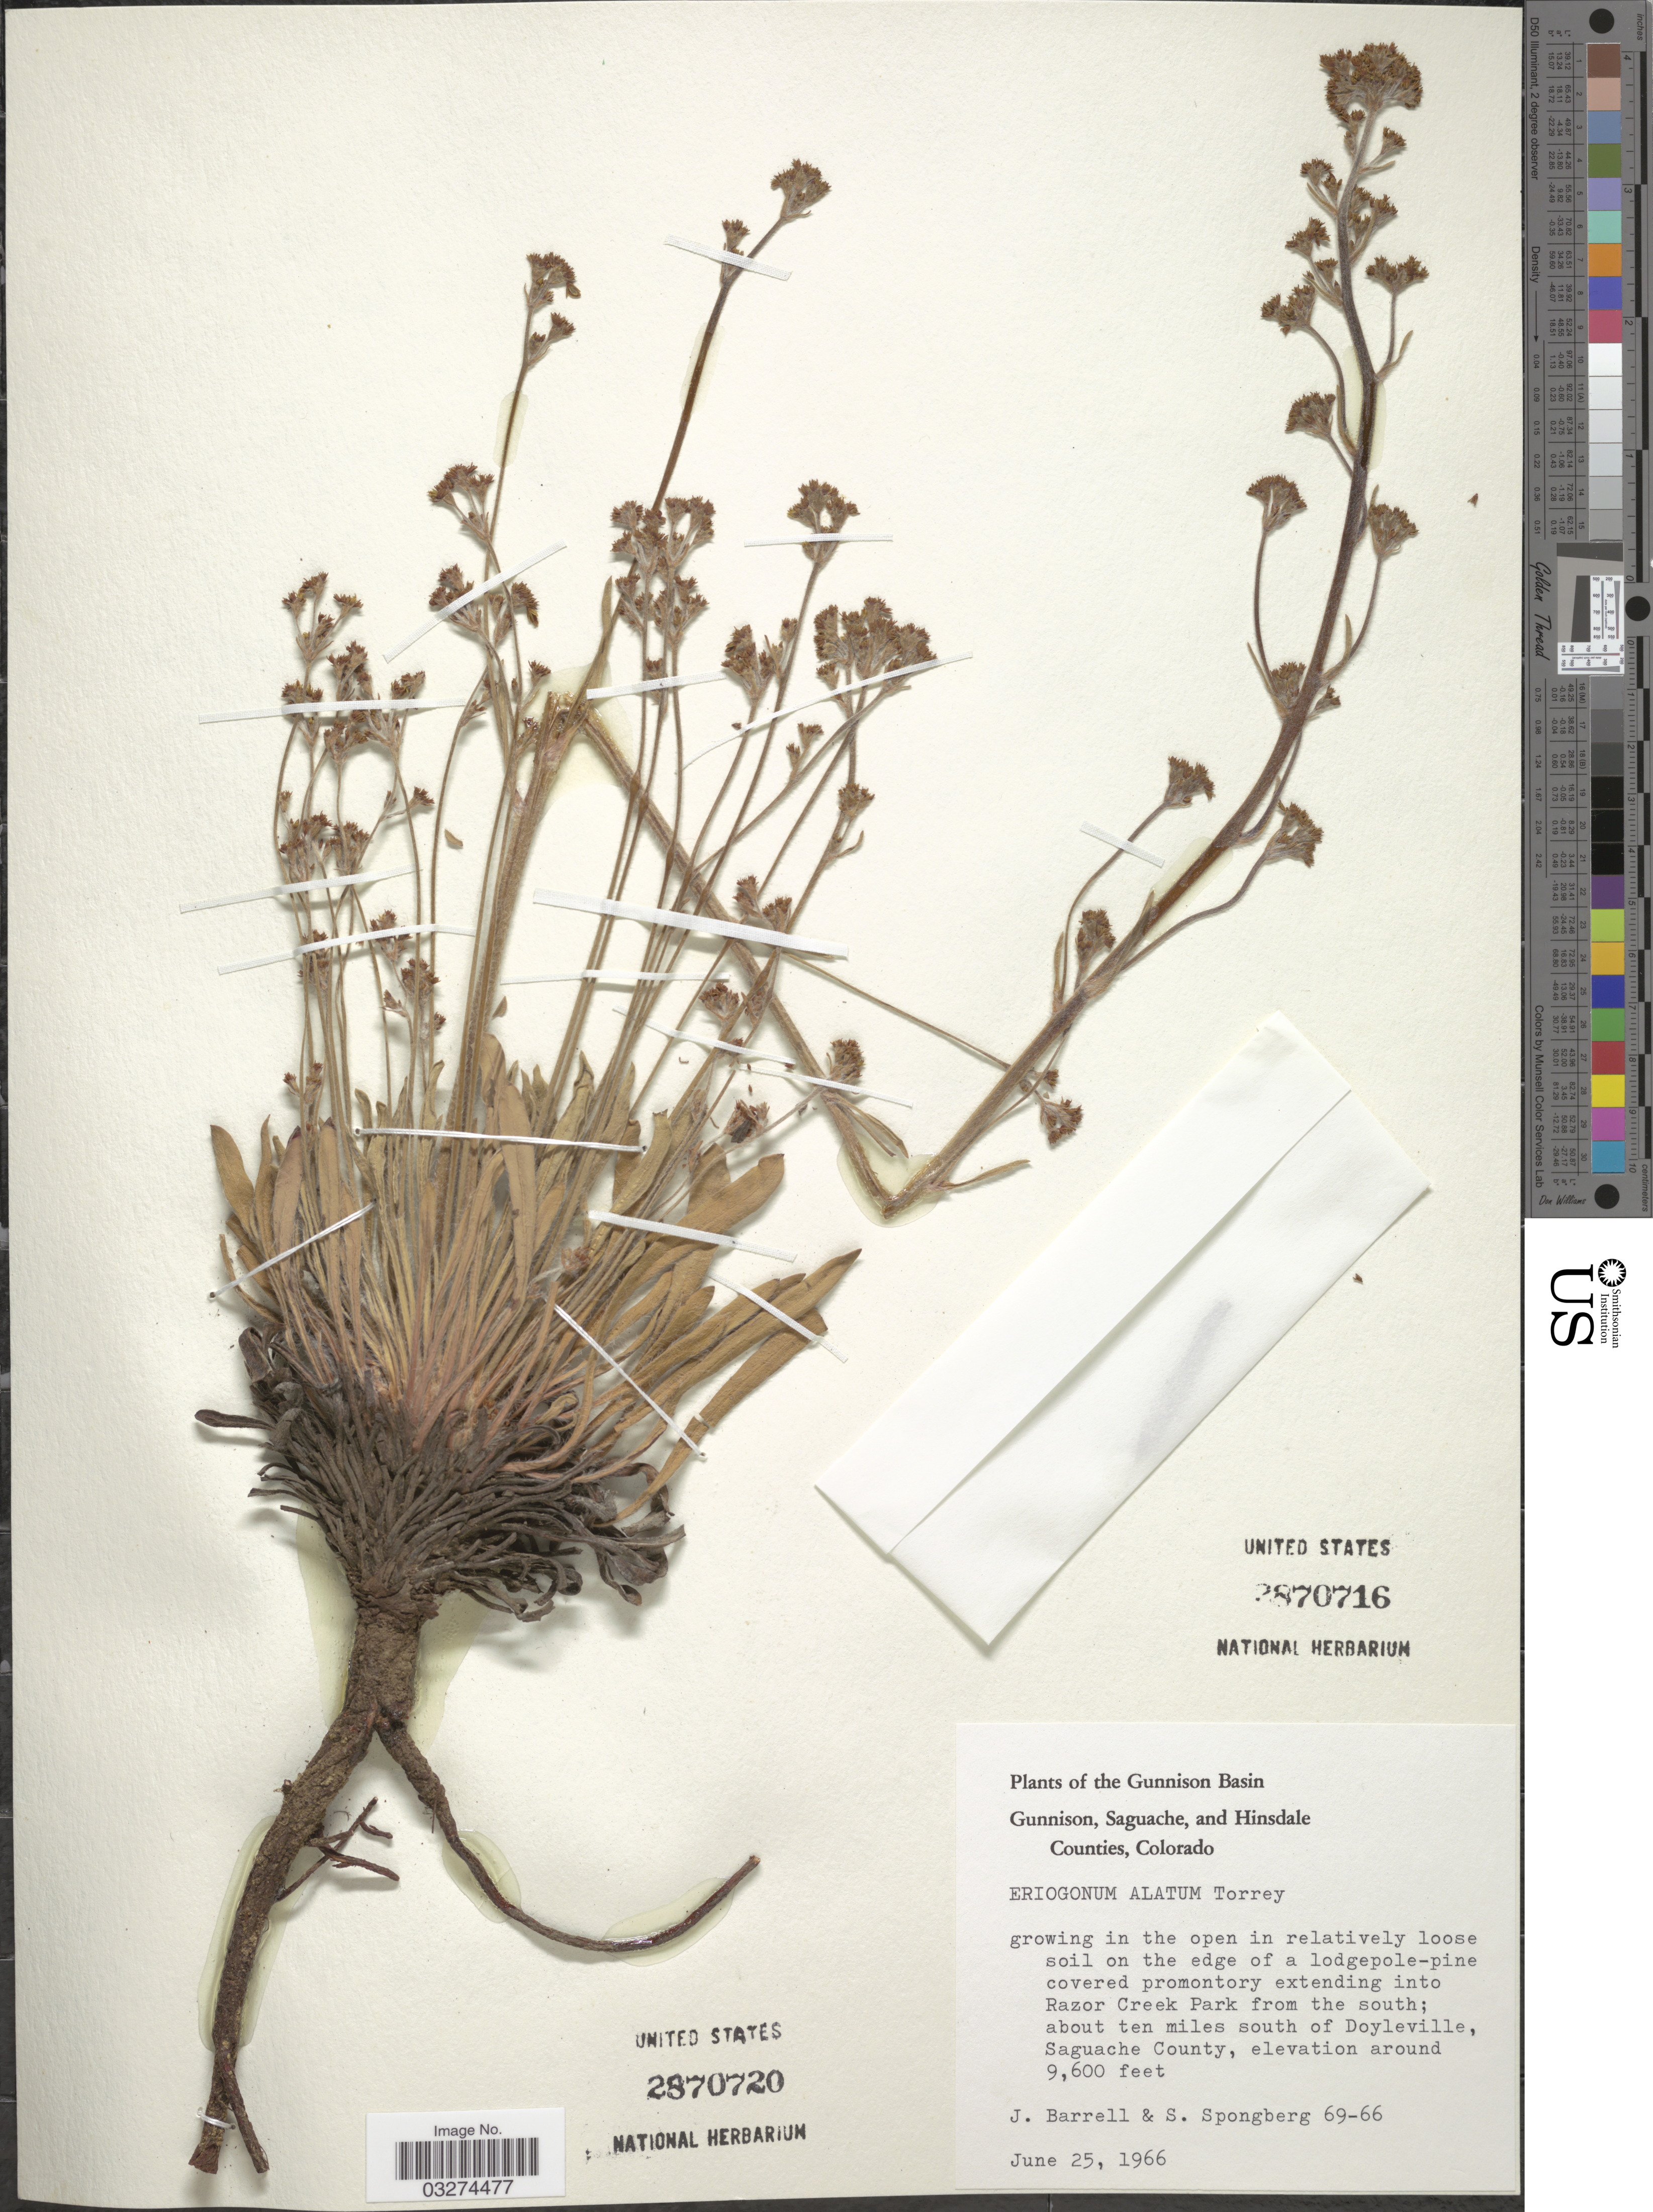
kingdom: Plantae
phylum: Tracheophyta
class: Magnoliopsida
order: Caryophyllales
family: Polygonaceae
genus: Eriogonum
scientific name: Eriogonum alatum var. alatum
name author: Torr.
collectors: J. Barrell & S. A.Spongberg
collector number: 69-66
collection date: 1966-06-25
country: United States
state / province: Colorado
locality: The Gunnison Basin, Gunnison, Saguache, and Hinsdale Counties, Razor Creek Park from the south; about ten miles south of Doyleville, Saguache County.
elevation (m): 2926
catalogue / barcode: US 2870720